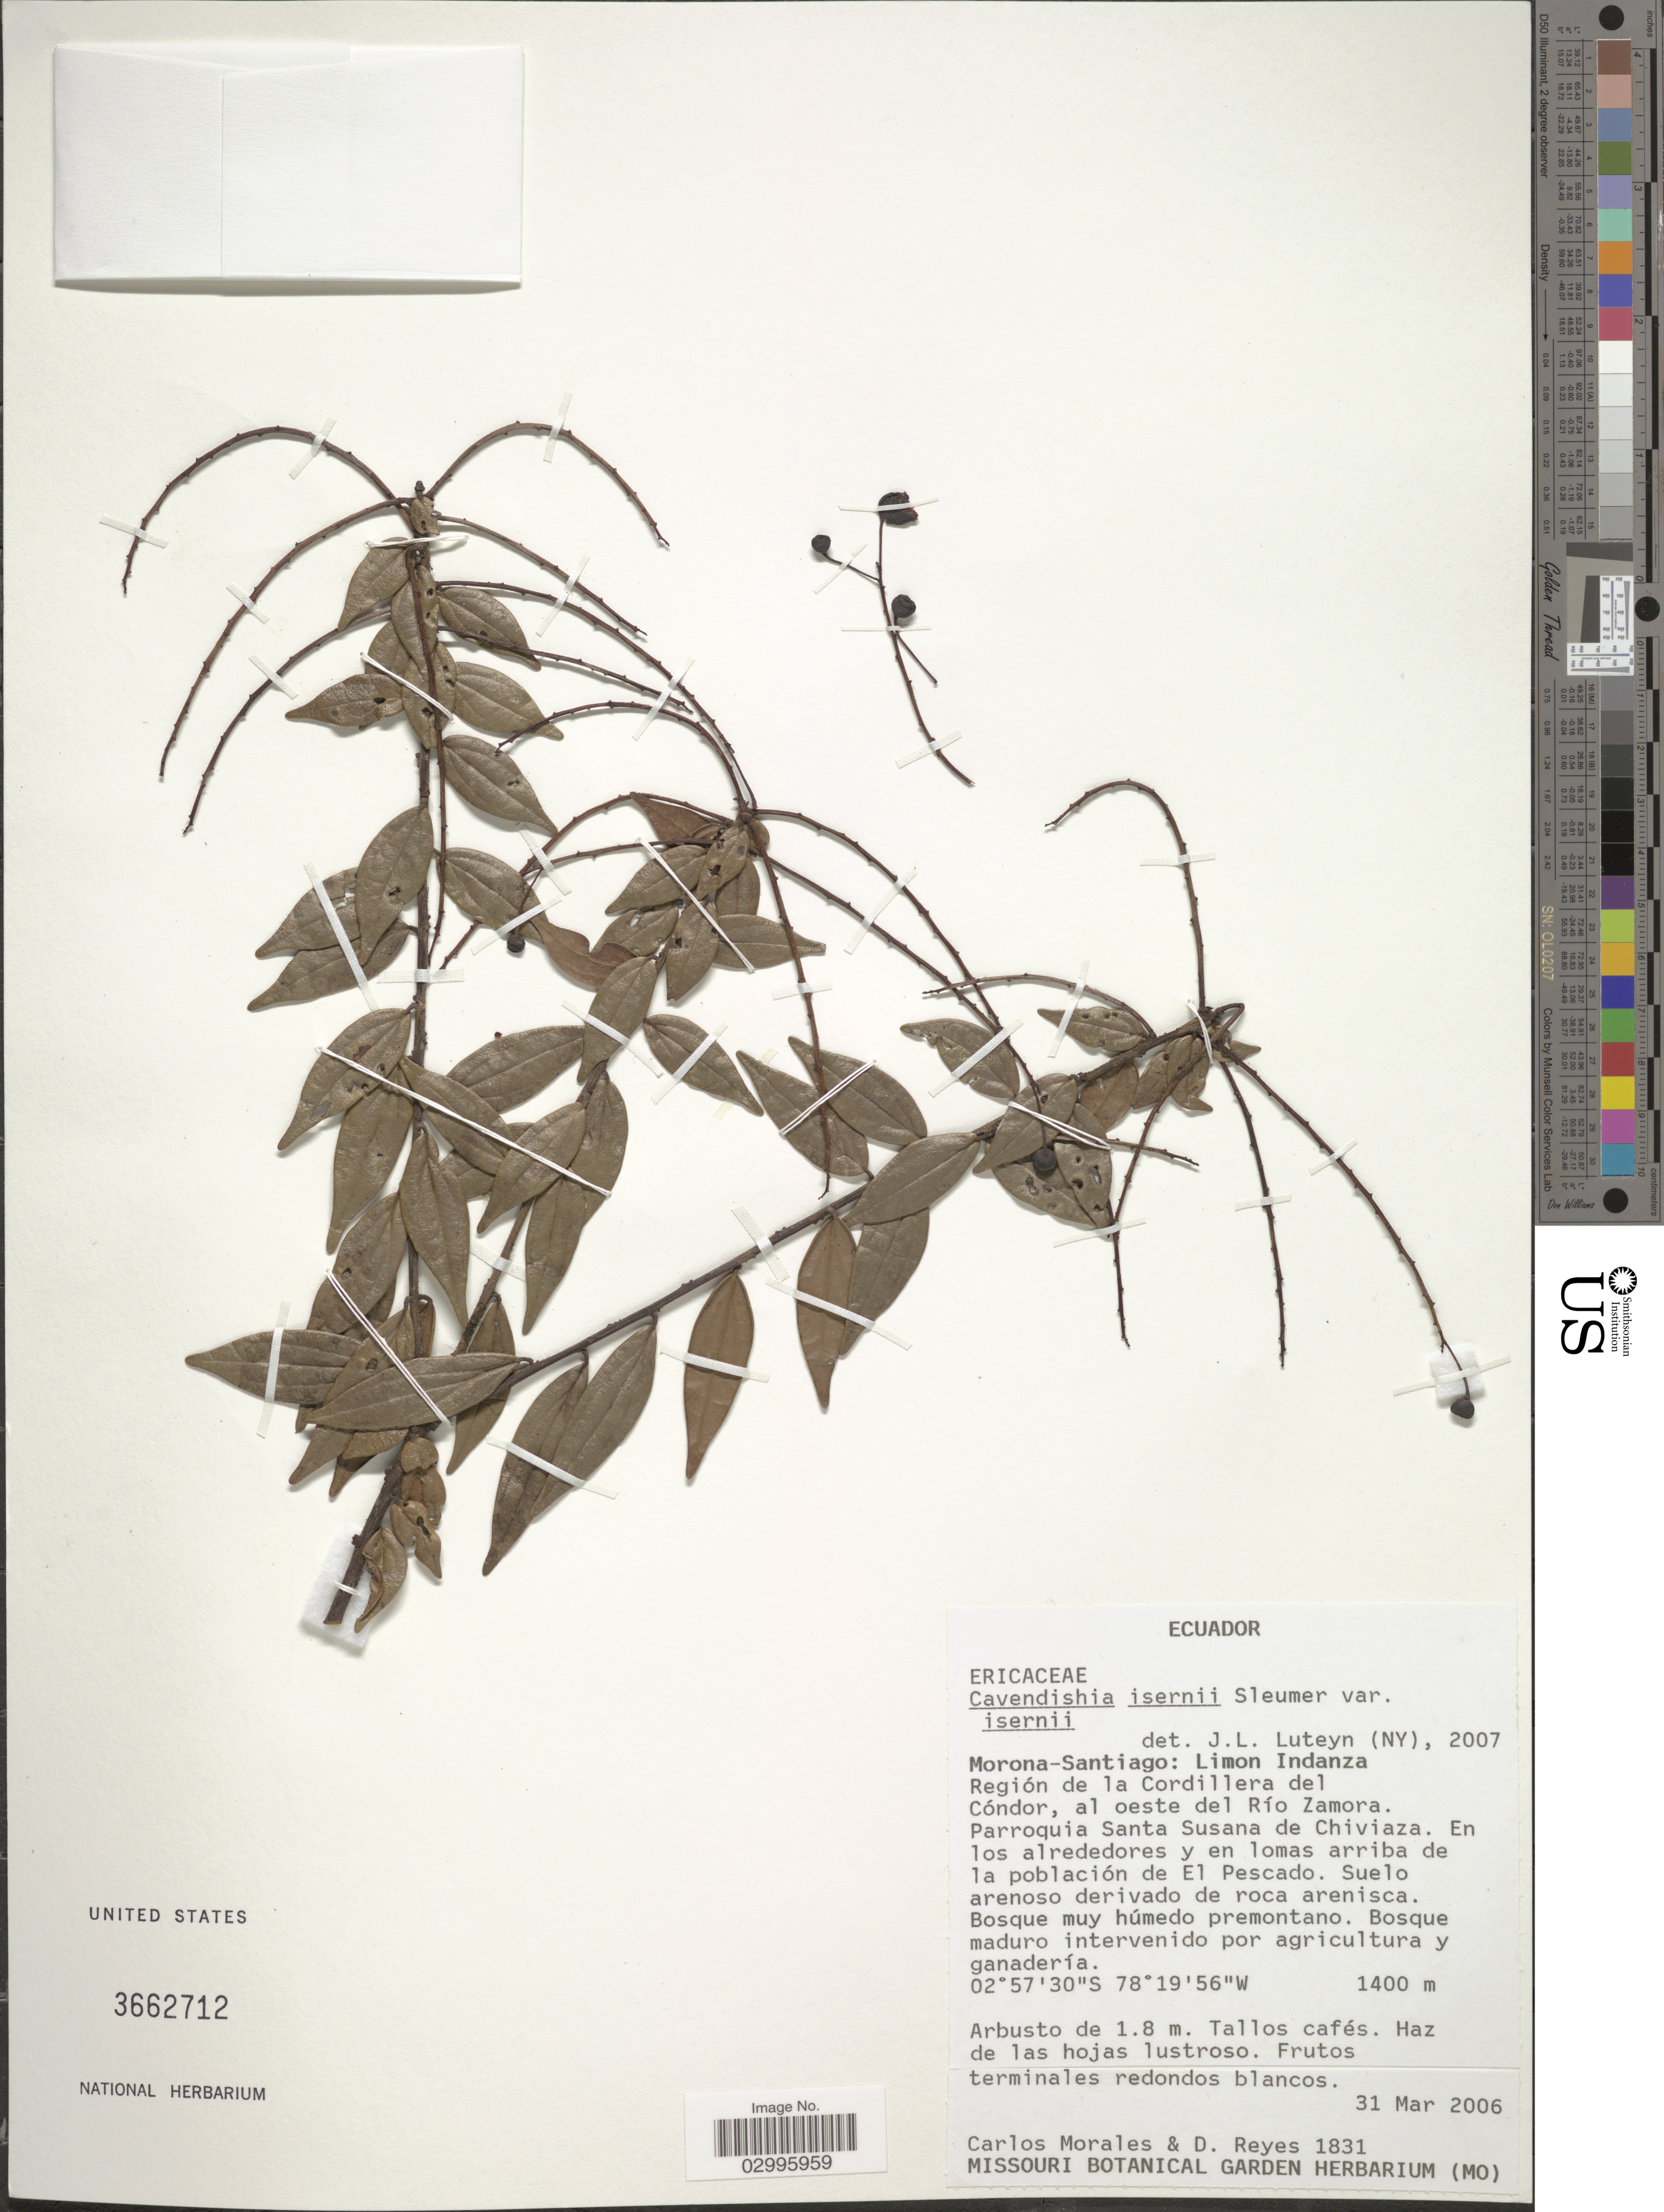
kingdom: Plantae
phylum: Tracheophyta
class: Magnoliopsida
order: Ericales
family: Ericaceae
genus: Cavendishia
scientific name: Cavendishia isernii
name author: Sleumer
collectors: C. Morales & D. Reyes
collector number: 1831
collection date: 2006-03-31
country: Ecuador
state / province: Morona-Santiago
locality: Limon Indanza. Región de la Cordillera del Cóndor, al oeste del río Zamora. Parroquia Santa Susana de Chiviaza. En los alrededores y en lomas arriba de la población de El Pescado.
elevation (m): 1400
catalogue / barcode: US 3662712